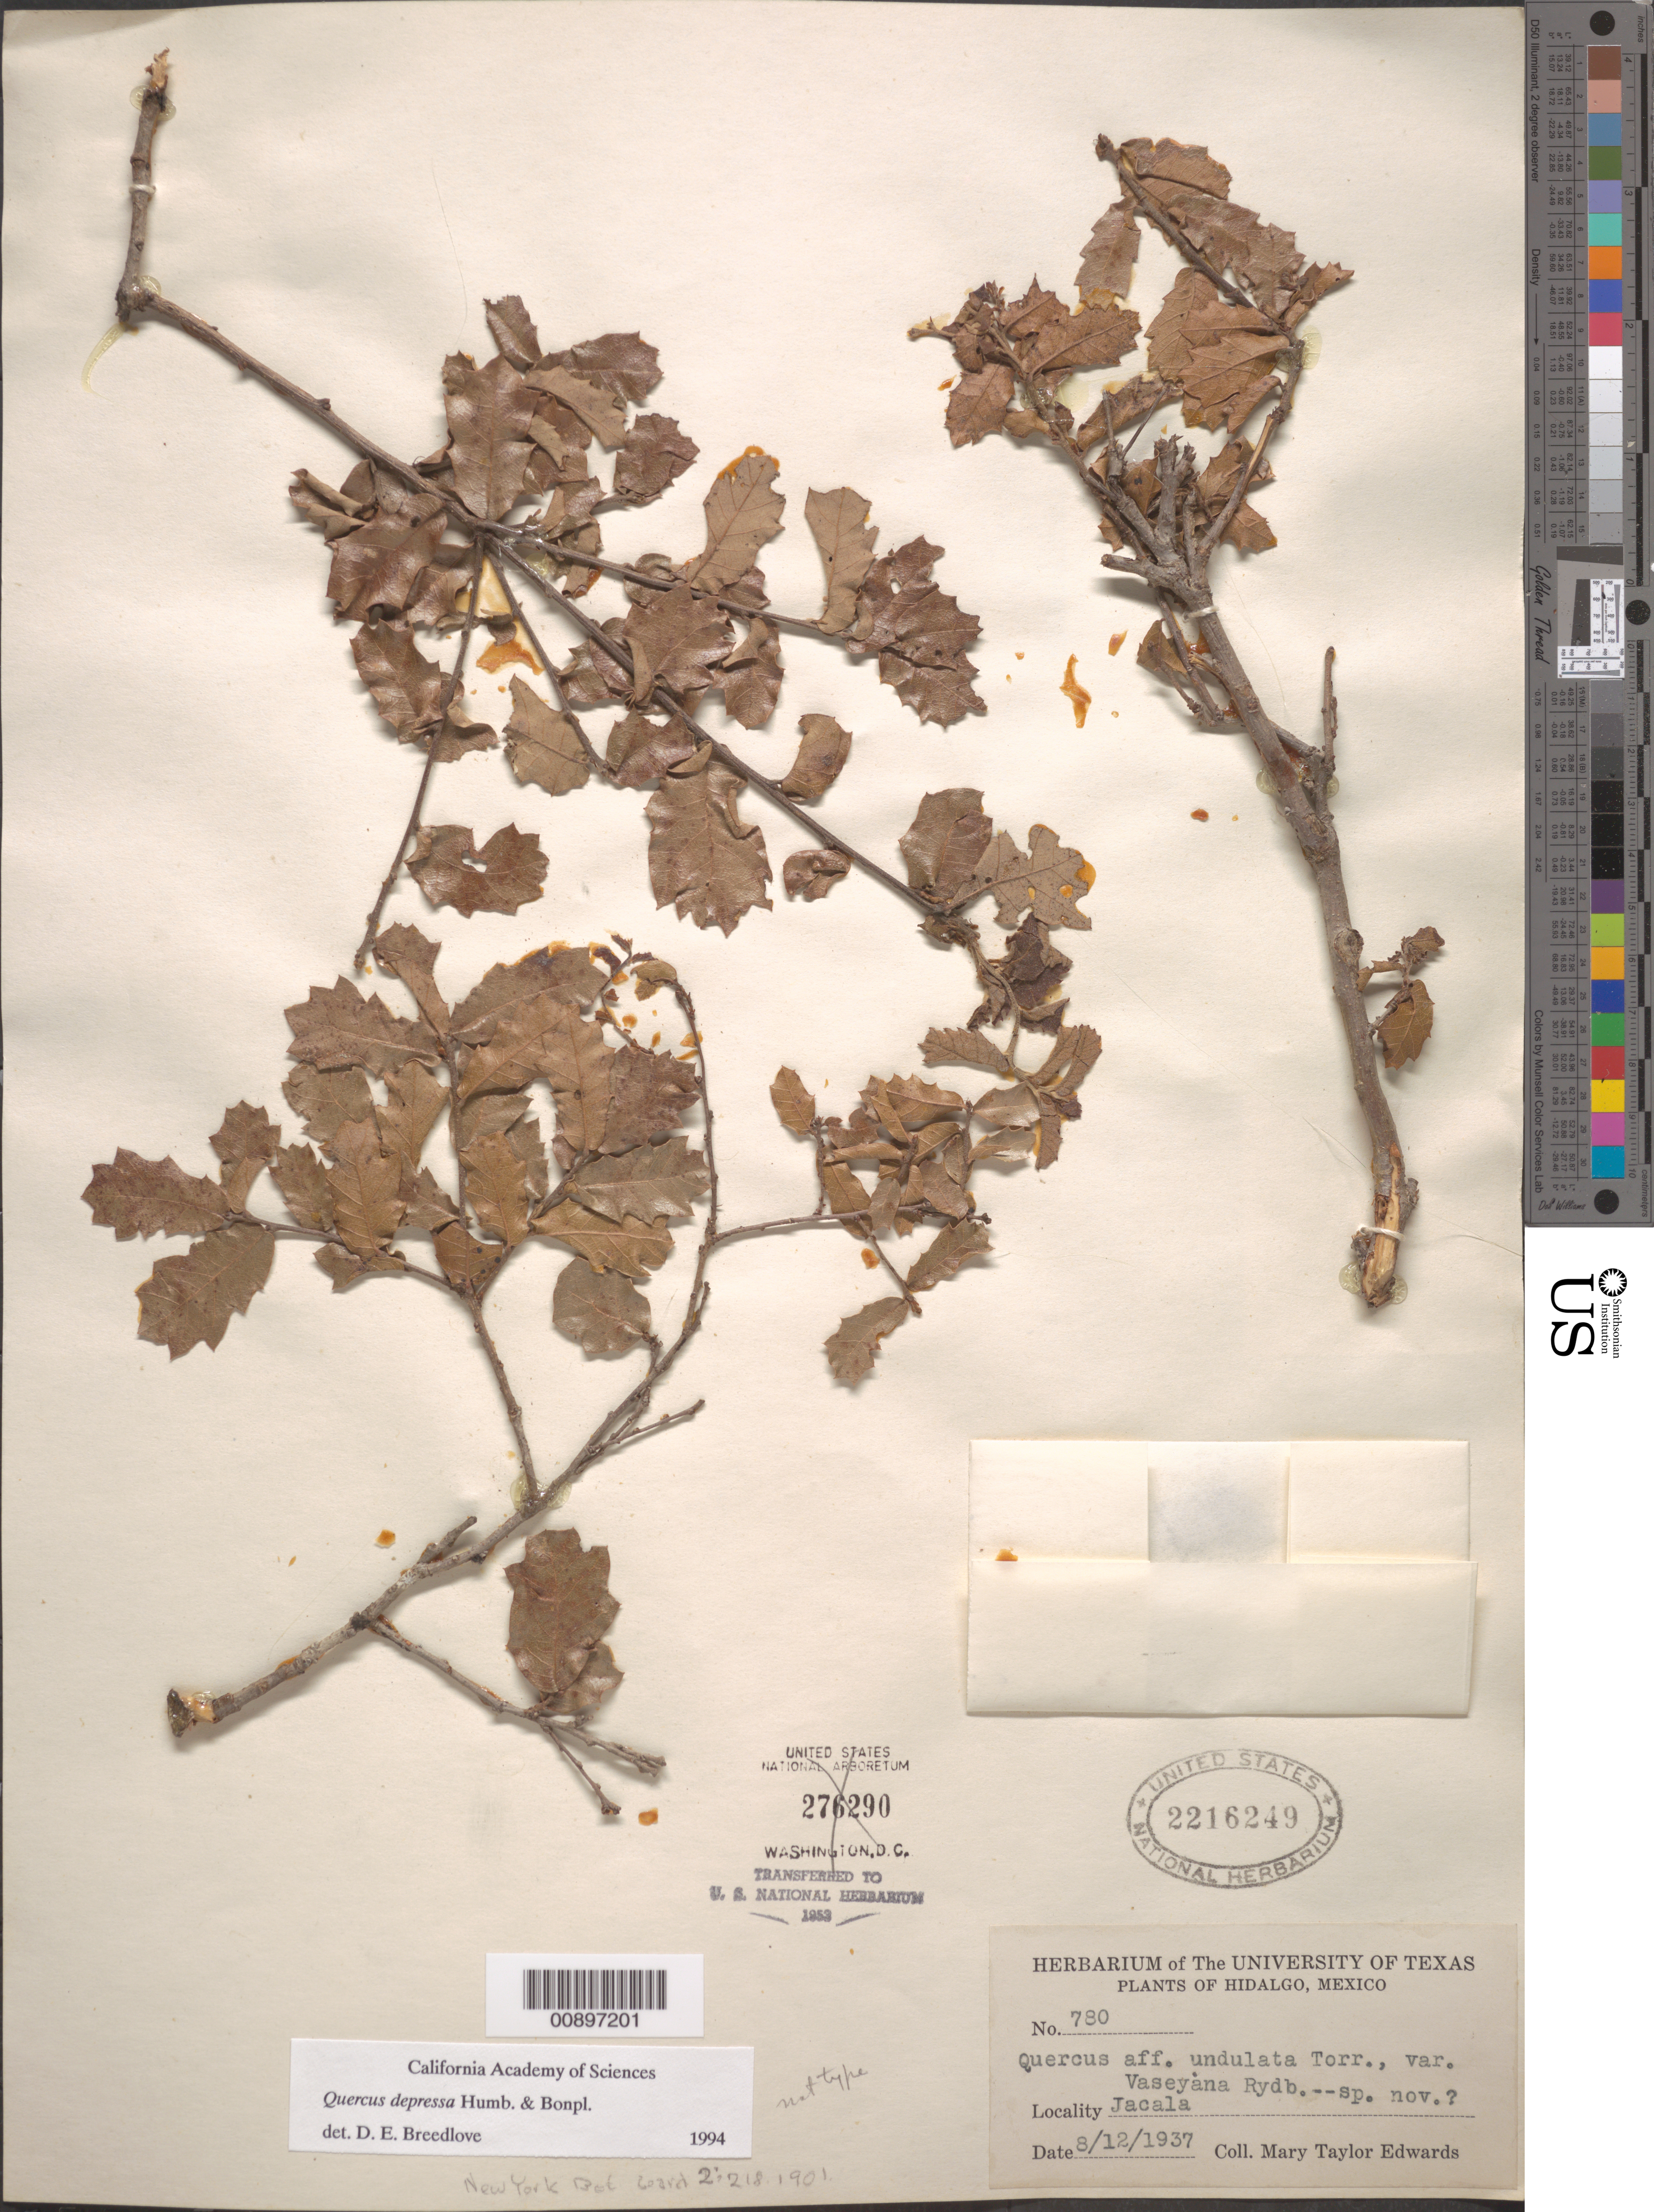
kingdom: Plantae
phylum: Tracheophyta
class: Magnoliopsida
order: Fagales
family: Fagaceae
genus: Quercus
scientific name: Quercus depressa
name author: Humb. & Bonpl.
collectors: M. Edwards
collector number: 780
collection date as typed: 12 Aug 1937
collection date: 1937-08-12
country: Mexico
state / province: Hidalgo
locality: Jacala, Hidalgo.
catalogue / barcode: US 2216249